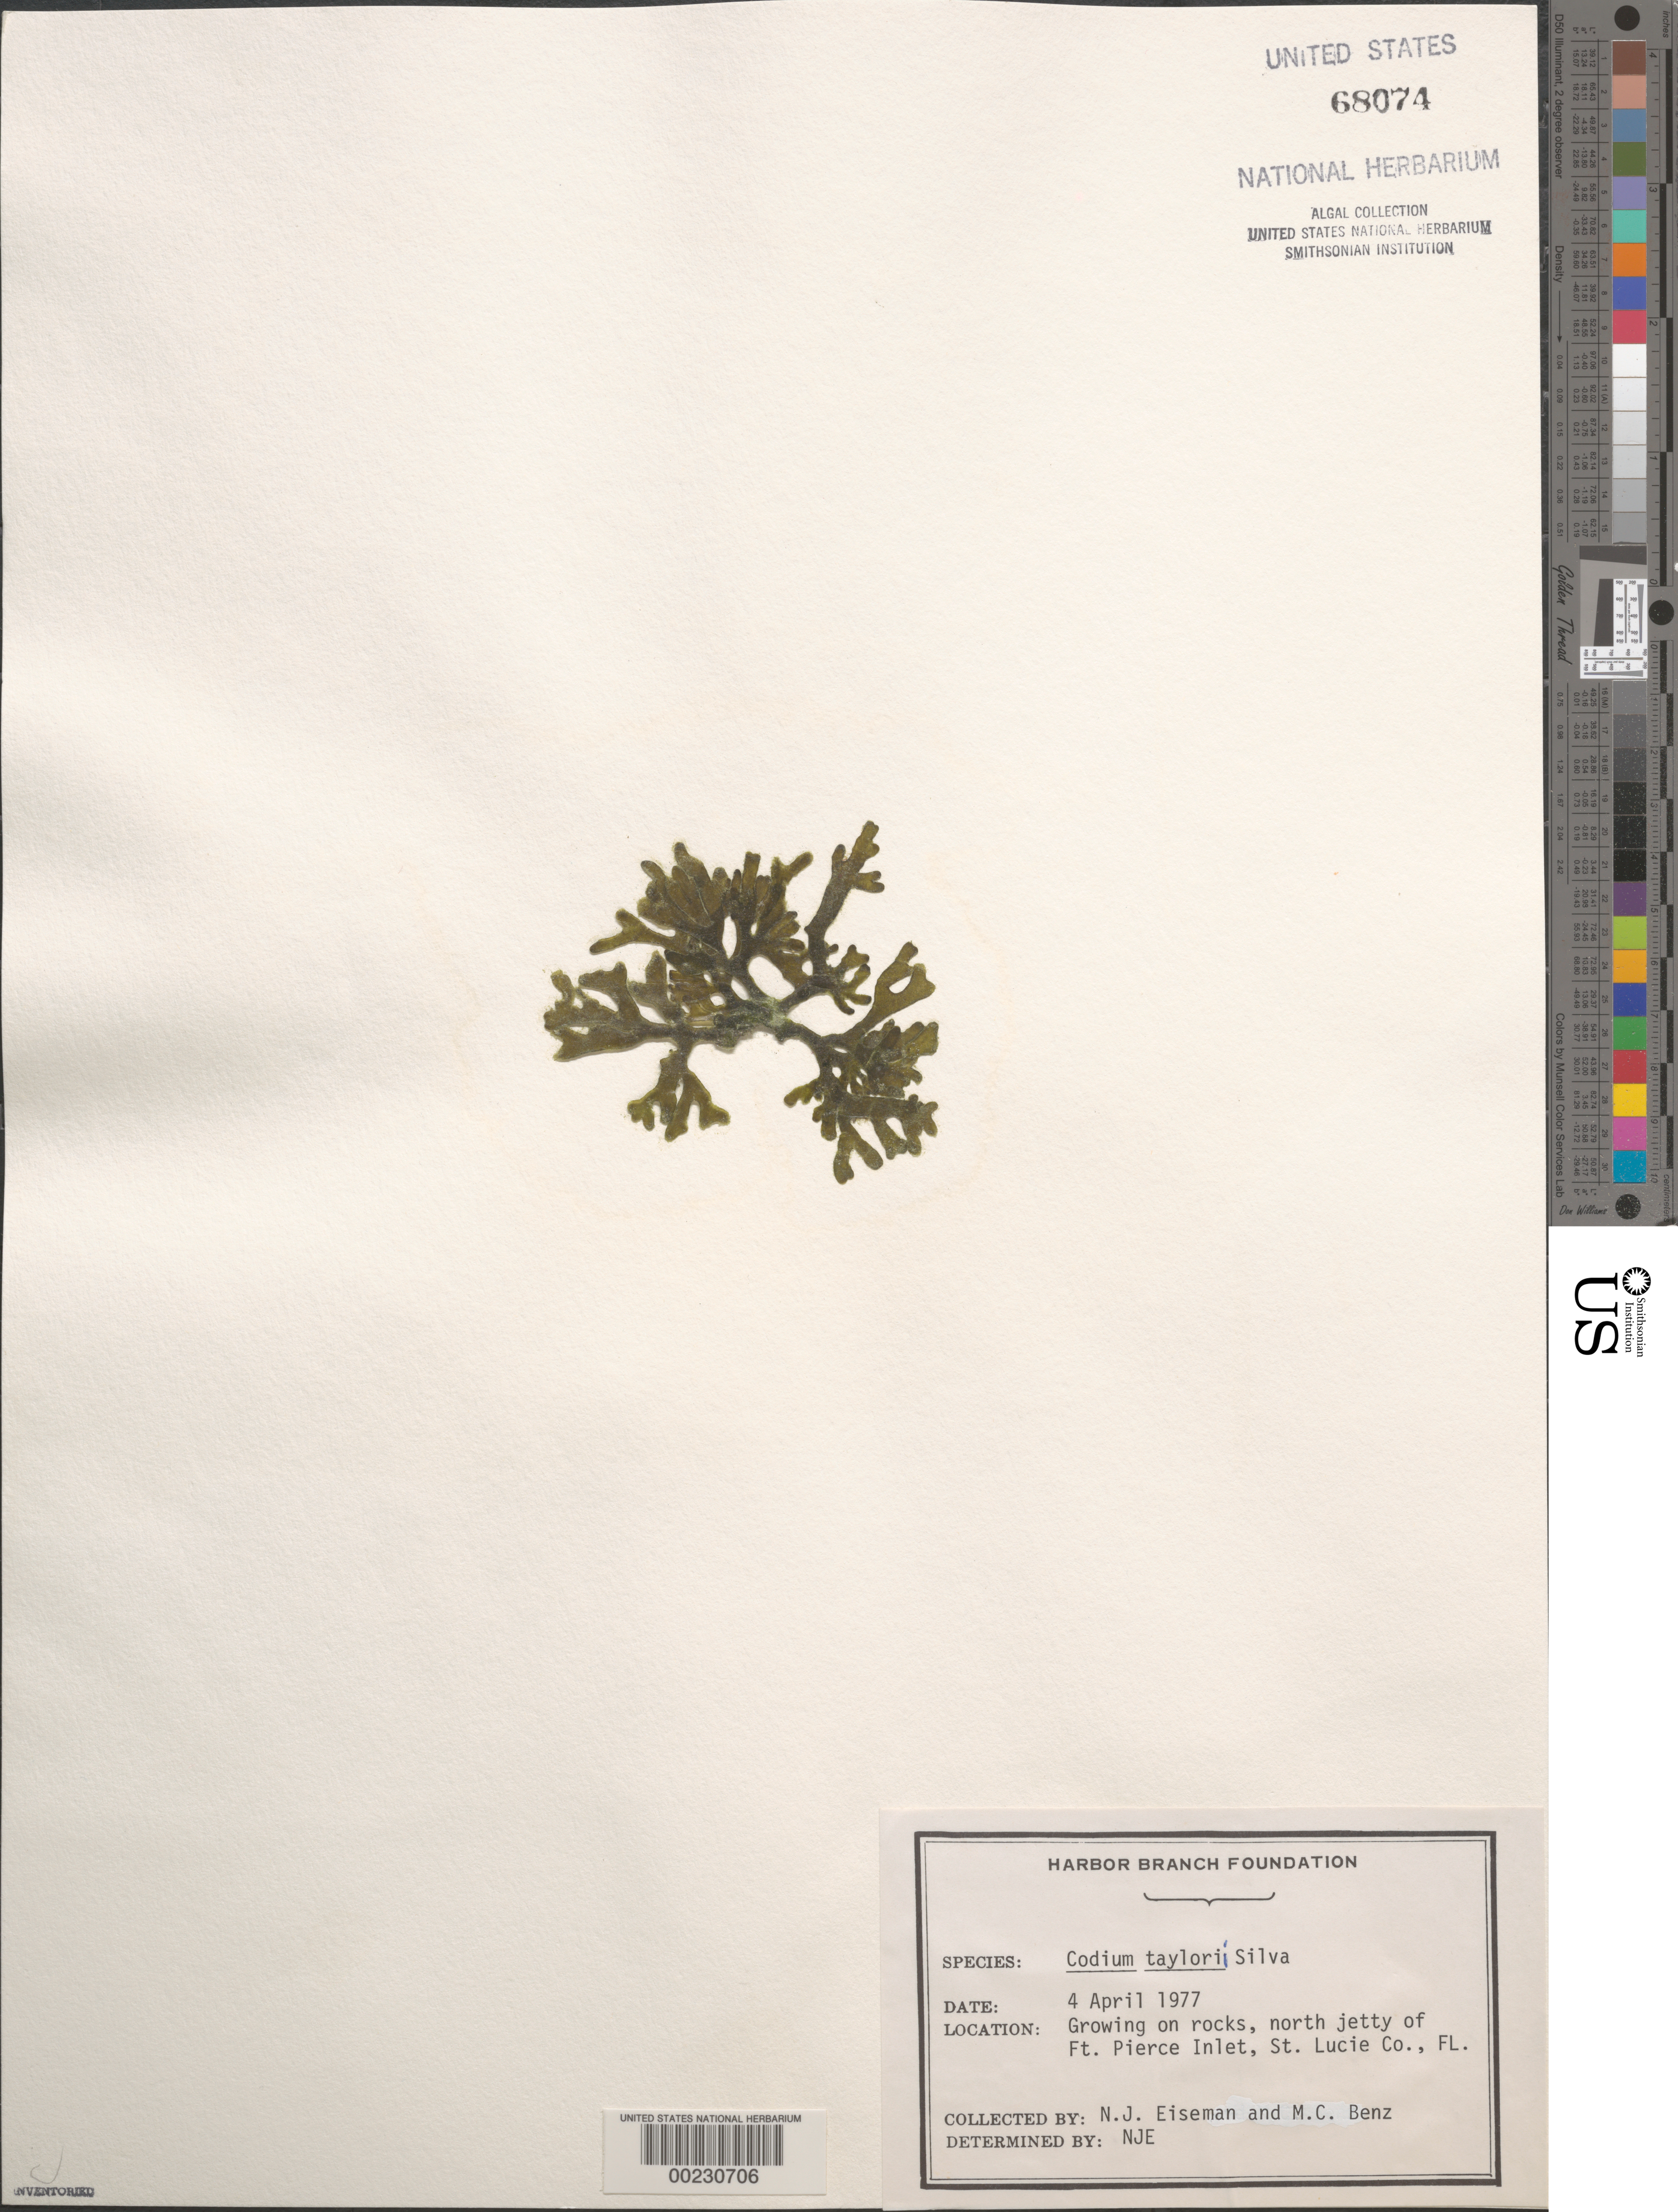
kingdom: Plantae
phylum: Chlorophyta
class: Ulvophyceae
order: Bryopsidales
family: Codiaceae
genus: Codium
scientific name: Codium taylorii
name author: P.C. Silva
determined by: Eiseman, N. J.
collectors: N. J. Eiseman & M. Benz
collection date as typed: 04 Apr 1977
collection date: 1977-04-04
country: United States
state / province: Florida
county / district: Saint Lucie County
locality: Fort Pierce Inlet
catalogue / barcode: US 68074